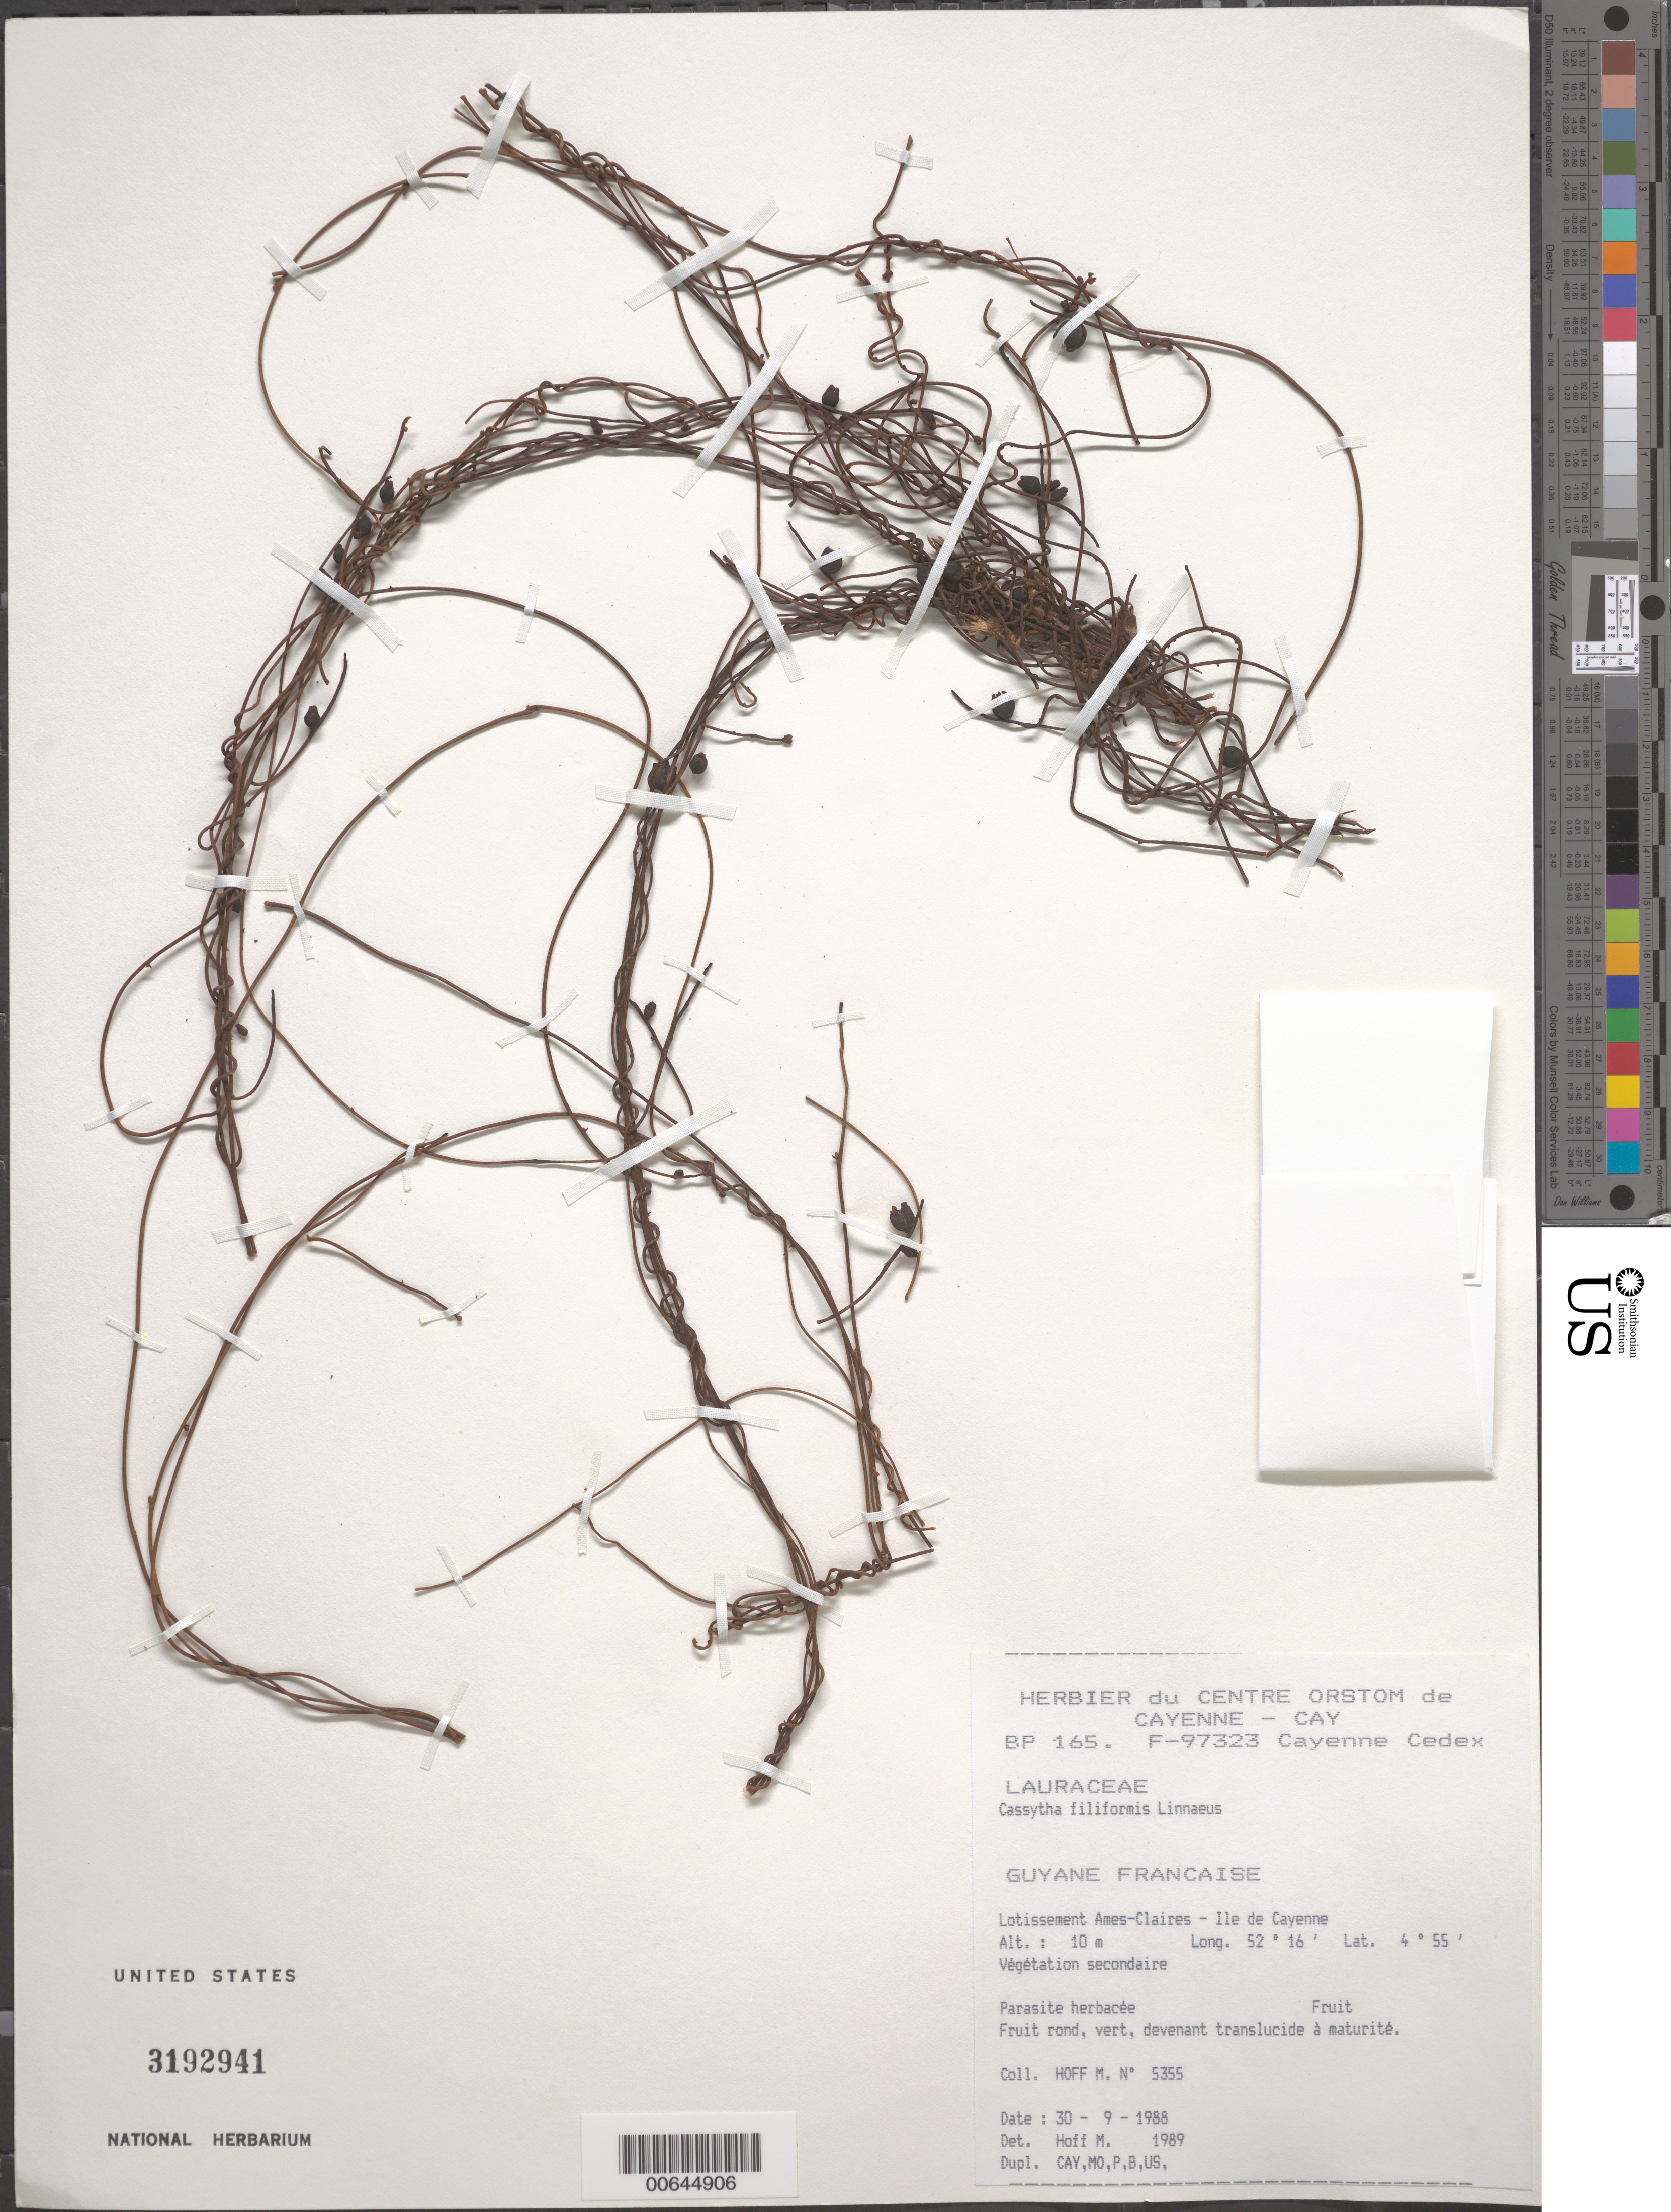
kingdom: Plantae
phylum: Tracheophyta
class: Magnoliopsida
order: Laurales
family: Lauraceae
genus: Cassytha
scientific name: Cassytha filiformis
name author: L.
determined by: Hoff, M.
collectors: M. Hoff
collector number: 5355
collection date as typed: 30-Sep-88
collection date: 1988-09-30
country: French Guiana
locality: Lotissement Ames-Claires, Ile de Cayenne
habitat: Secondary vegetation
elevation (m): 10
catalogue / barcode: US 3192941